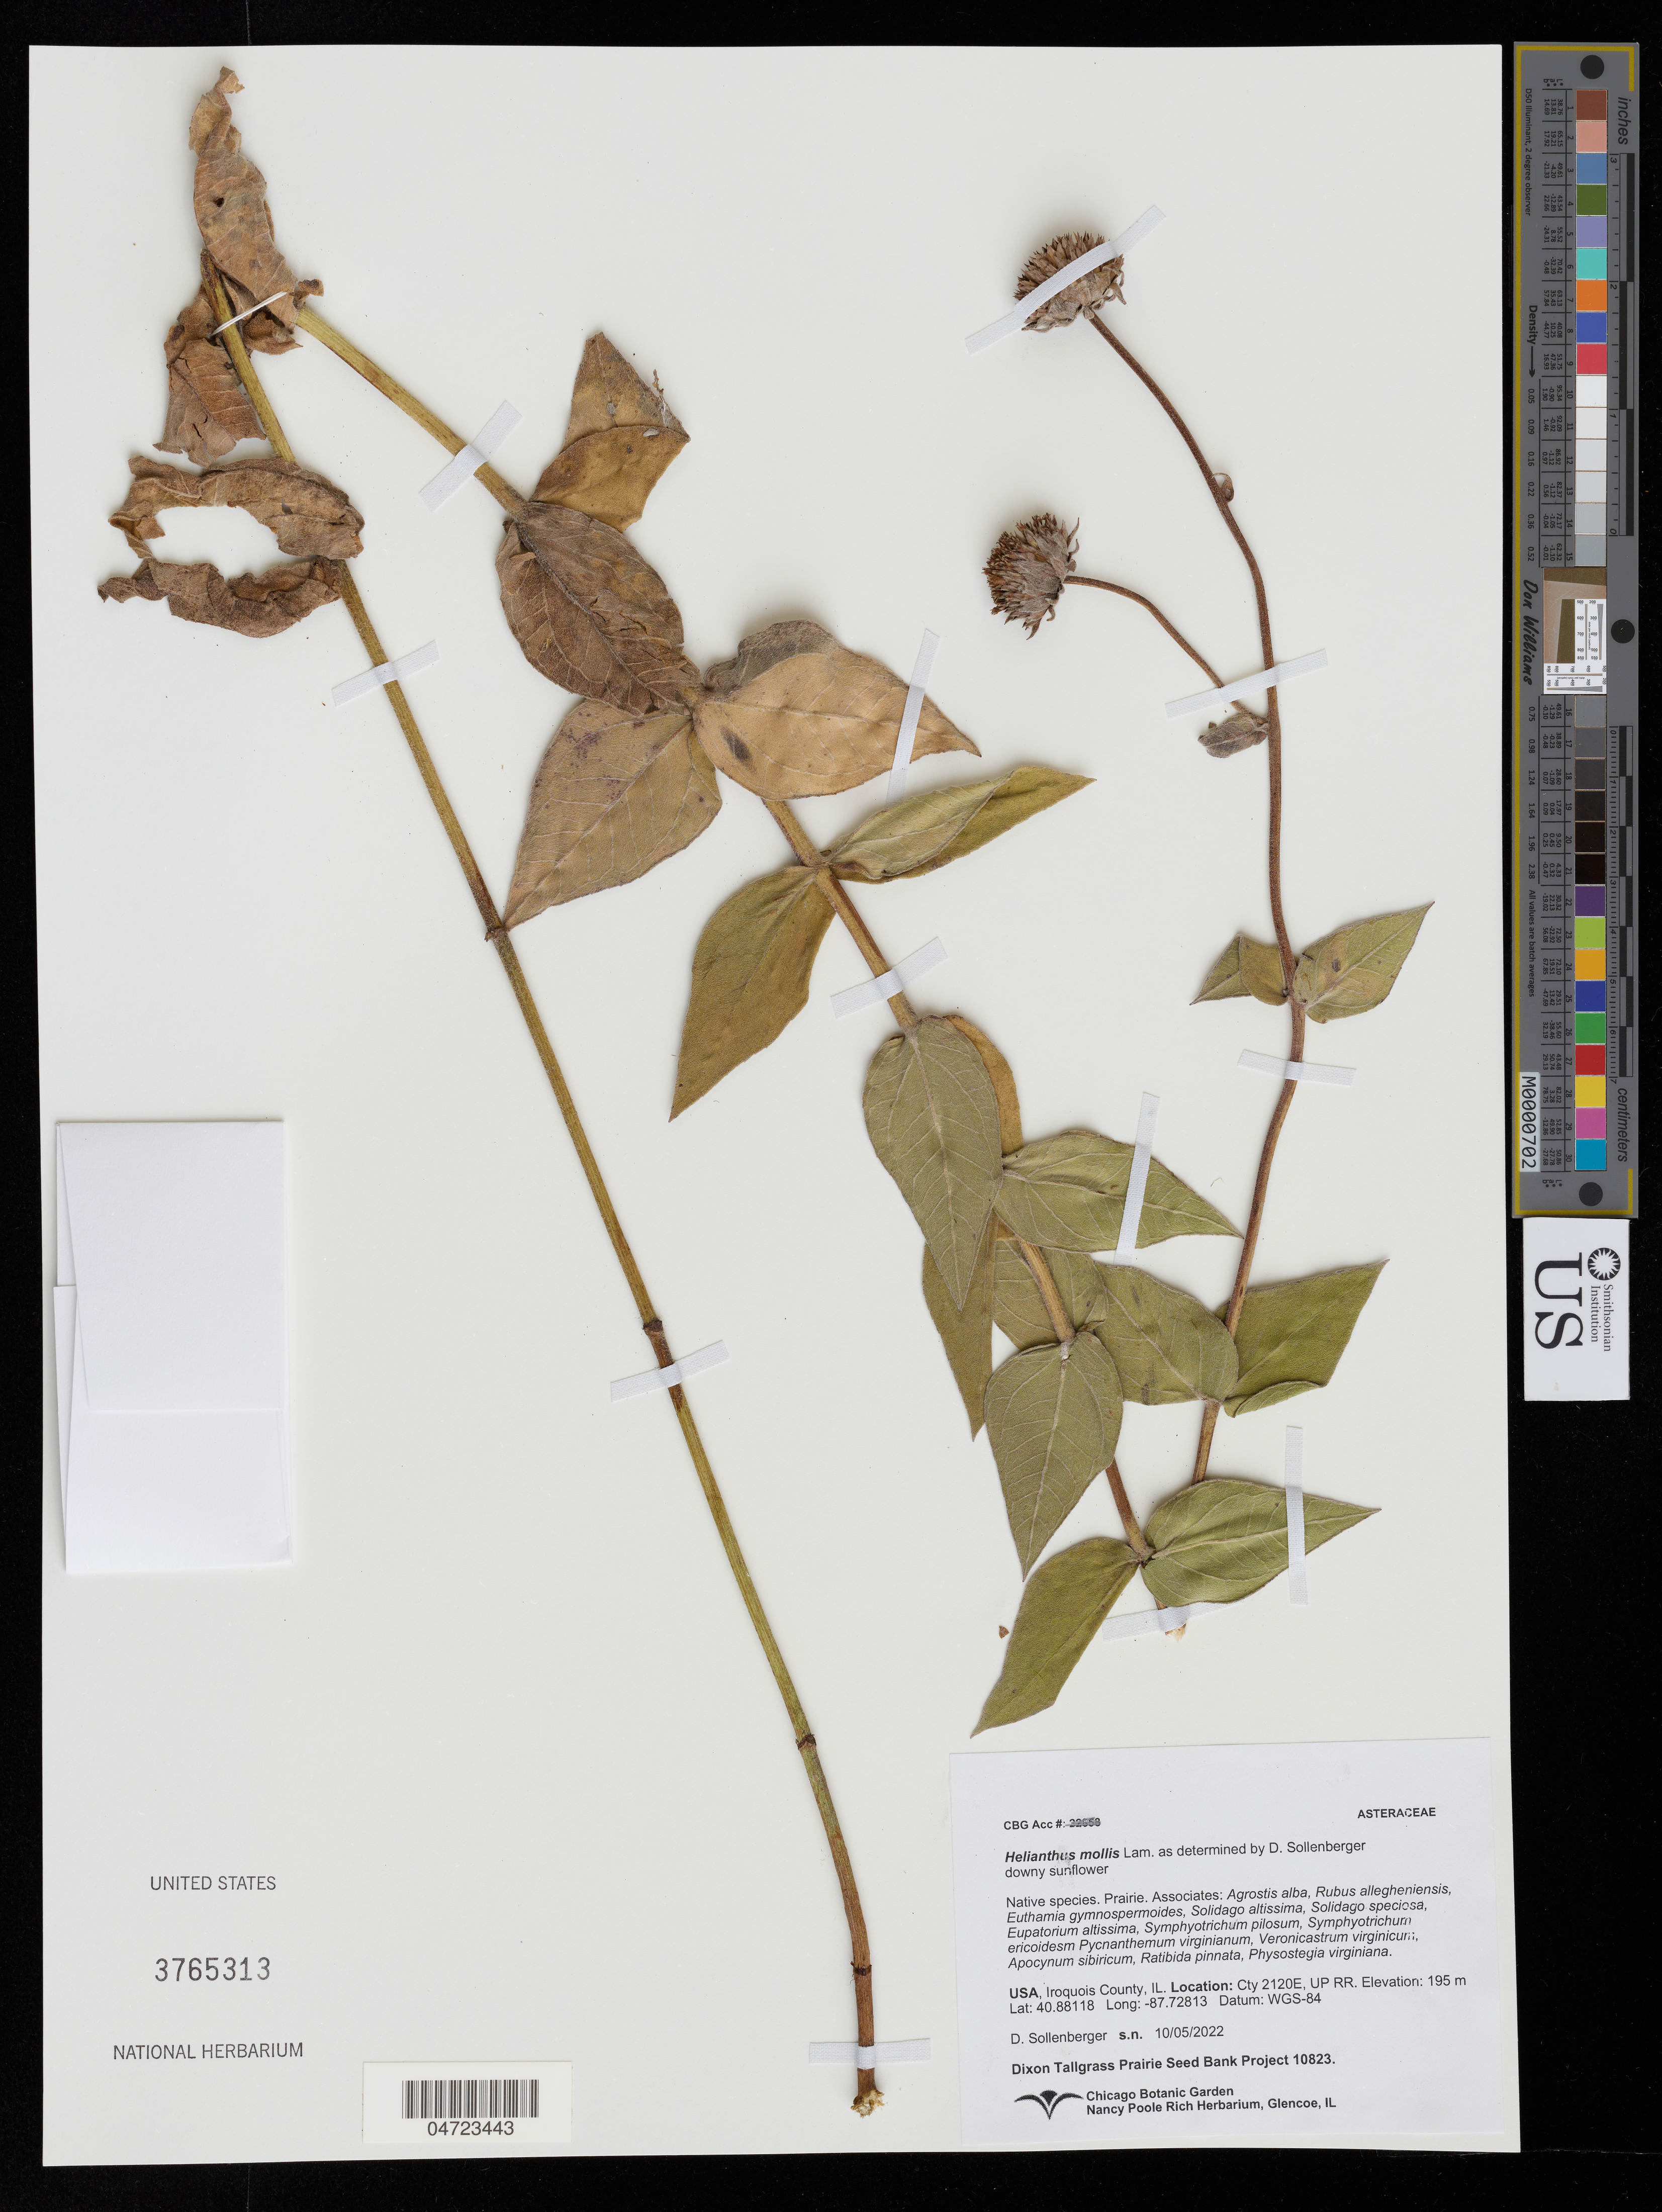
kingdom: Plantae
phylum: Tracheophyta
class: Magnoliopsida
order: Asterales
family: Asteraceae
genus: Helianthus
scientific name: Helianthus mollis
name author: Lam.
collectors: D. Sollenberger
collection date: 2022-10-05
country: United States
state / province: Illinois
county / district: Iroquois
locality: Iroquois County. Cty 2120E, UP RR.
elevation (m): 195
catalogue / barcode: US 3765313